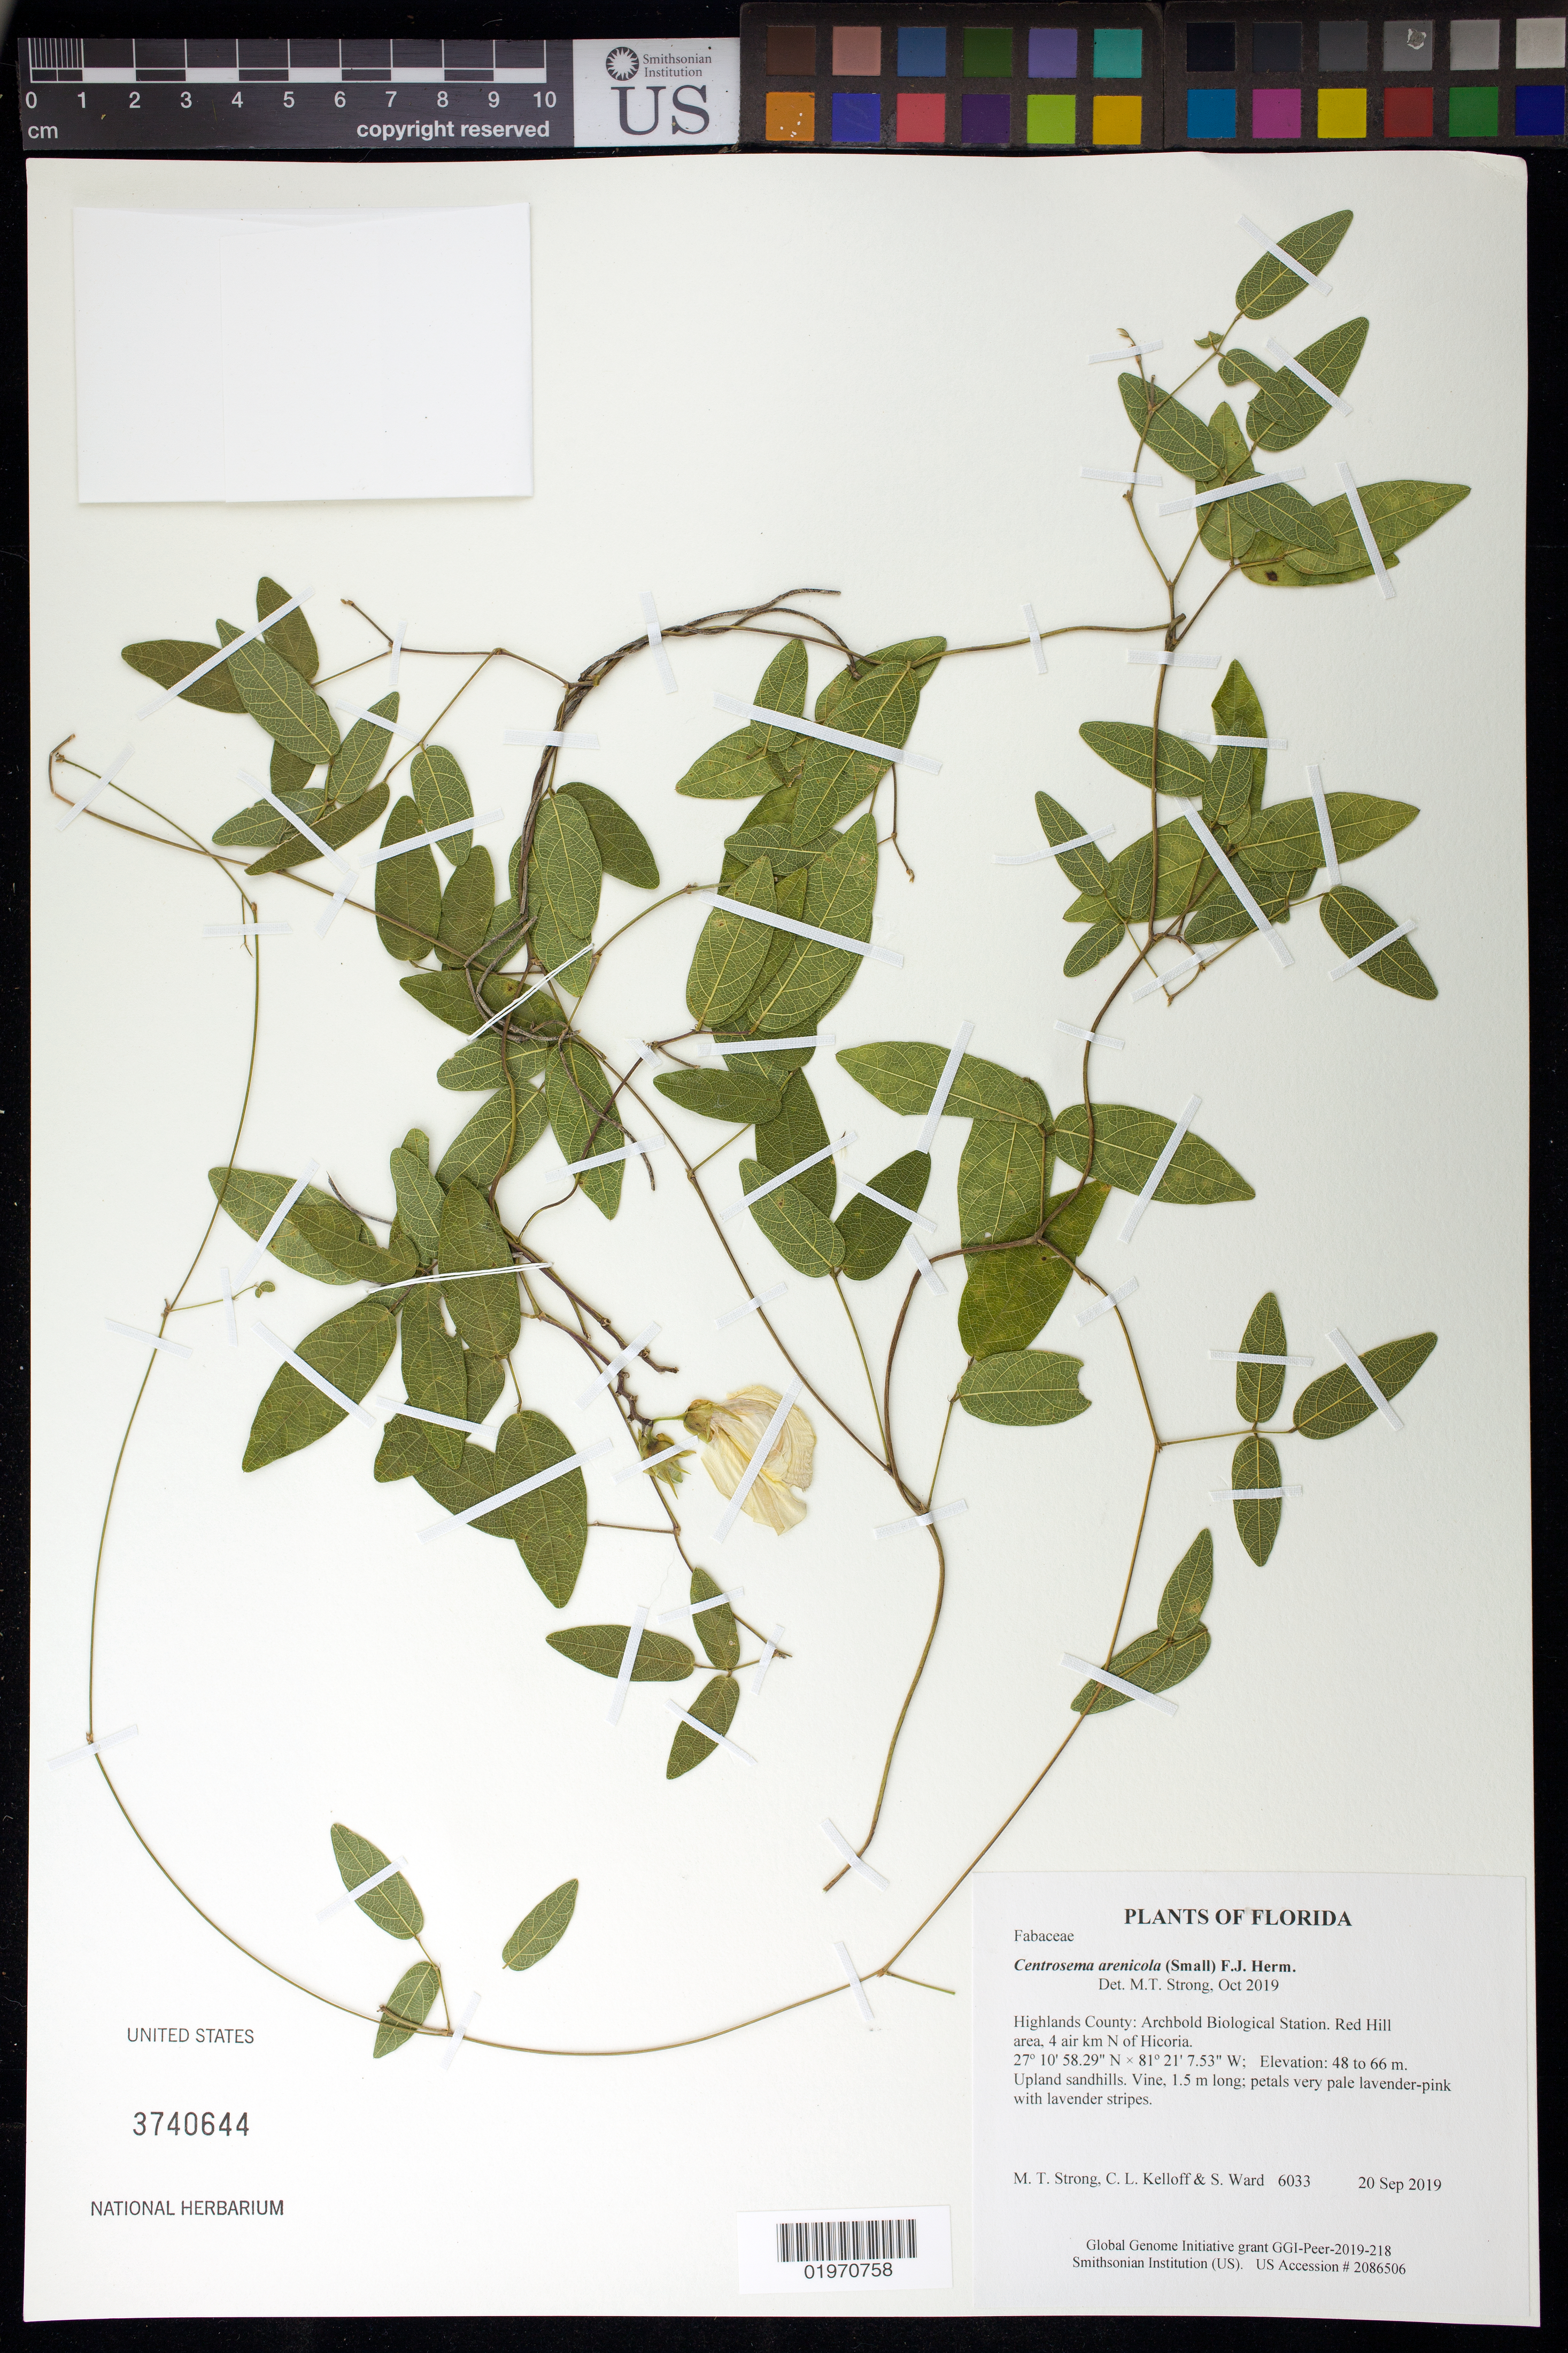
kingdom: Plantae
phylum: Tracheophyta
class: Magnoliopsida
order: Fabales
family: Fabaceae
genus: Centrosema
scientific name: Centrosema arenicola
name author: (Small) F.J. Herm.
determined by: Strong, Mark T., (BOT), Smithsonian Institution - National Museum of Natural History (UNITED STATES)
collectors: M. T. Strong, C. L. Kelloff & S. Ward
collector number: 6033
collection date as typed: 20 Sep 2019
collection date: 2019-09-20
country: United States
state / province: Florida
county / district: Highlands County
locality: Archbold Biological Station. Red Hill area, 4 air km N of Hicoria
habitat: Upland sandhills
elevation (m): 48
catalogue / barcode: US 3740644